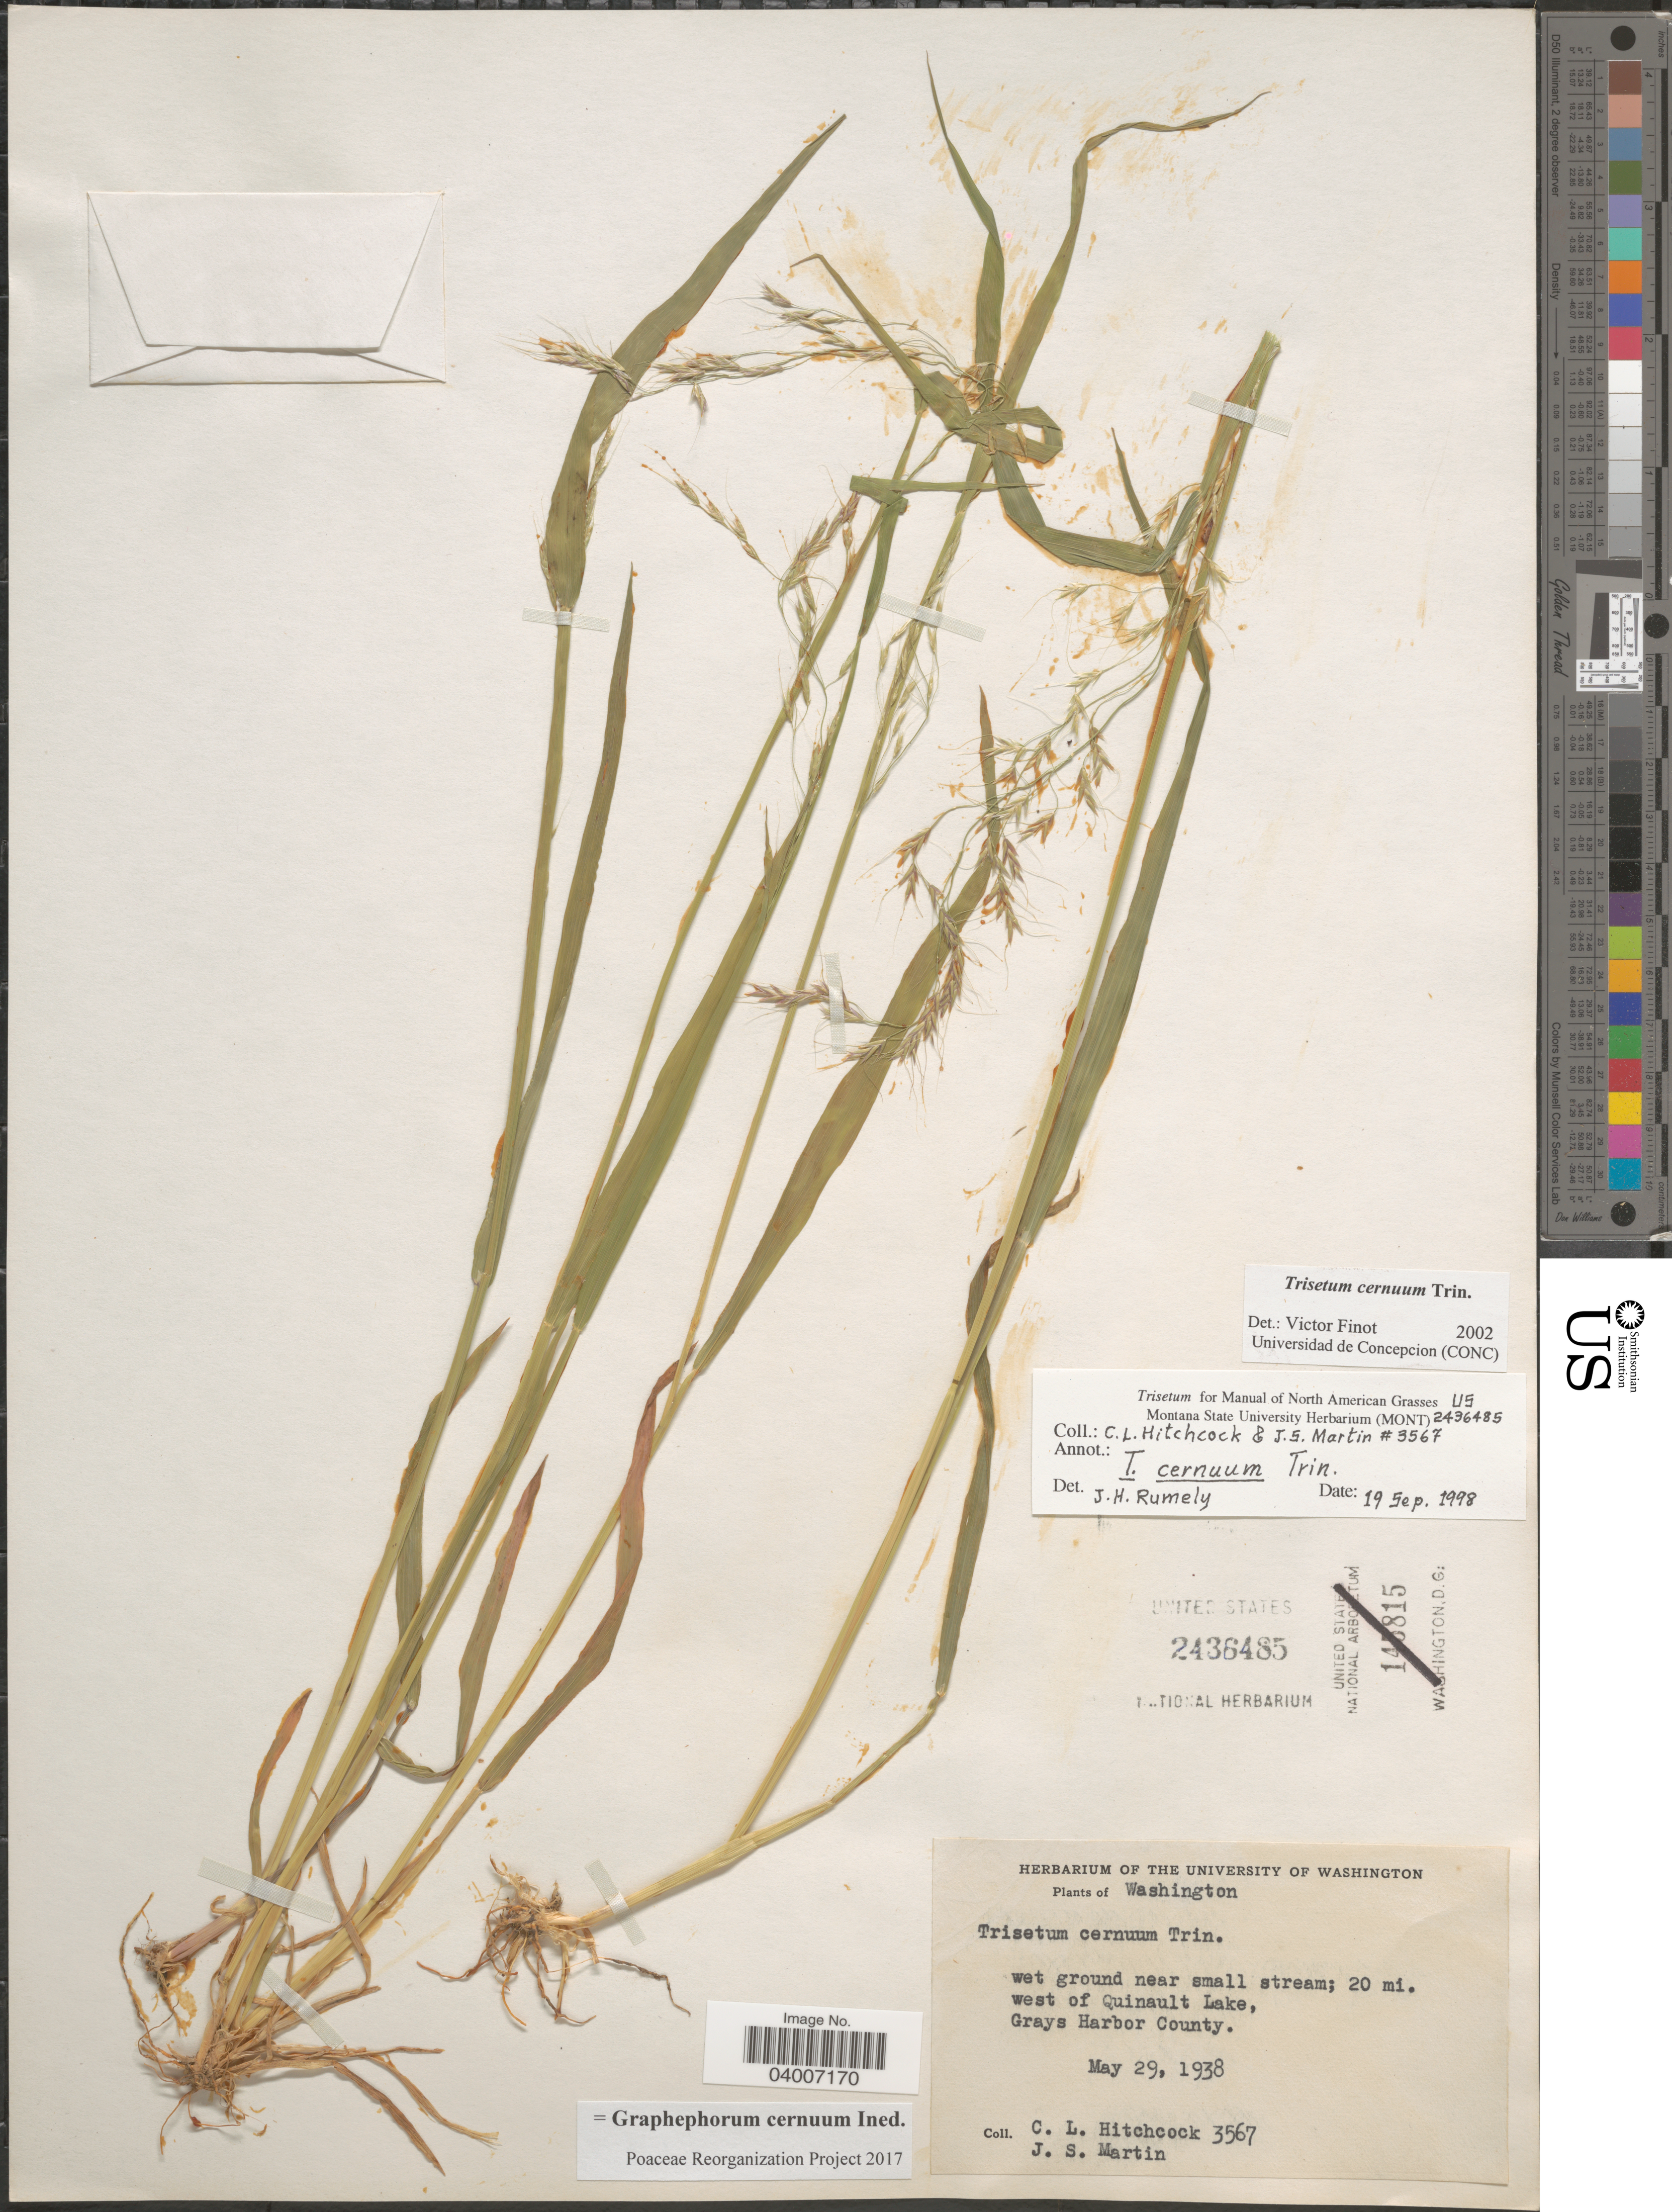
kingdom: Plantae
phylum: Tracheophyta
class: Liliopsida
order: Poales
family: Poaceae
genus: Graphephorum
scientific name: Graphephorum cernuum ined.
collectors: C. L. Hitchcock & J. S. Martin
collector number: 3567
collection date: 1938-05-29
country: United States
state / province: Washington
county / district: Grays Harbor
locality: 20 mi. west of Quinault Lake, Grays Harbor County.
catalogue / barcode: US 2436485